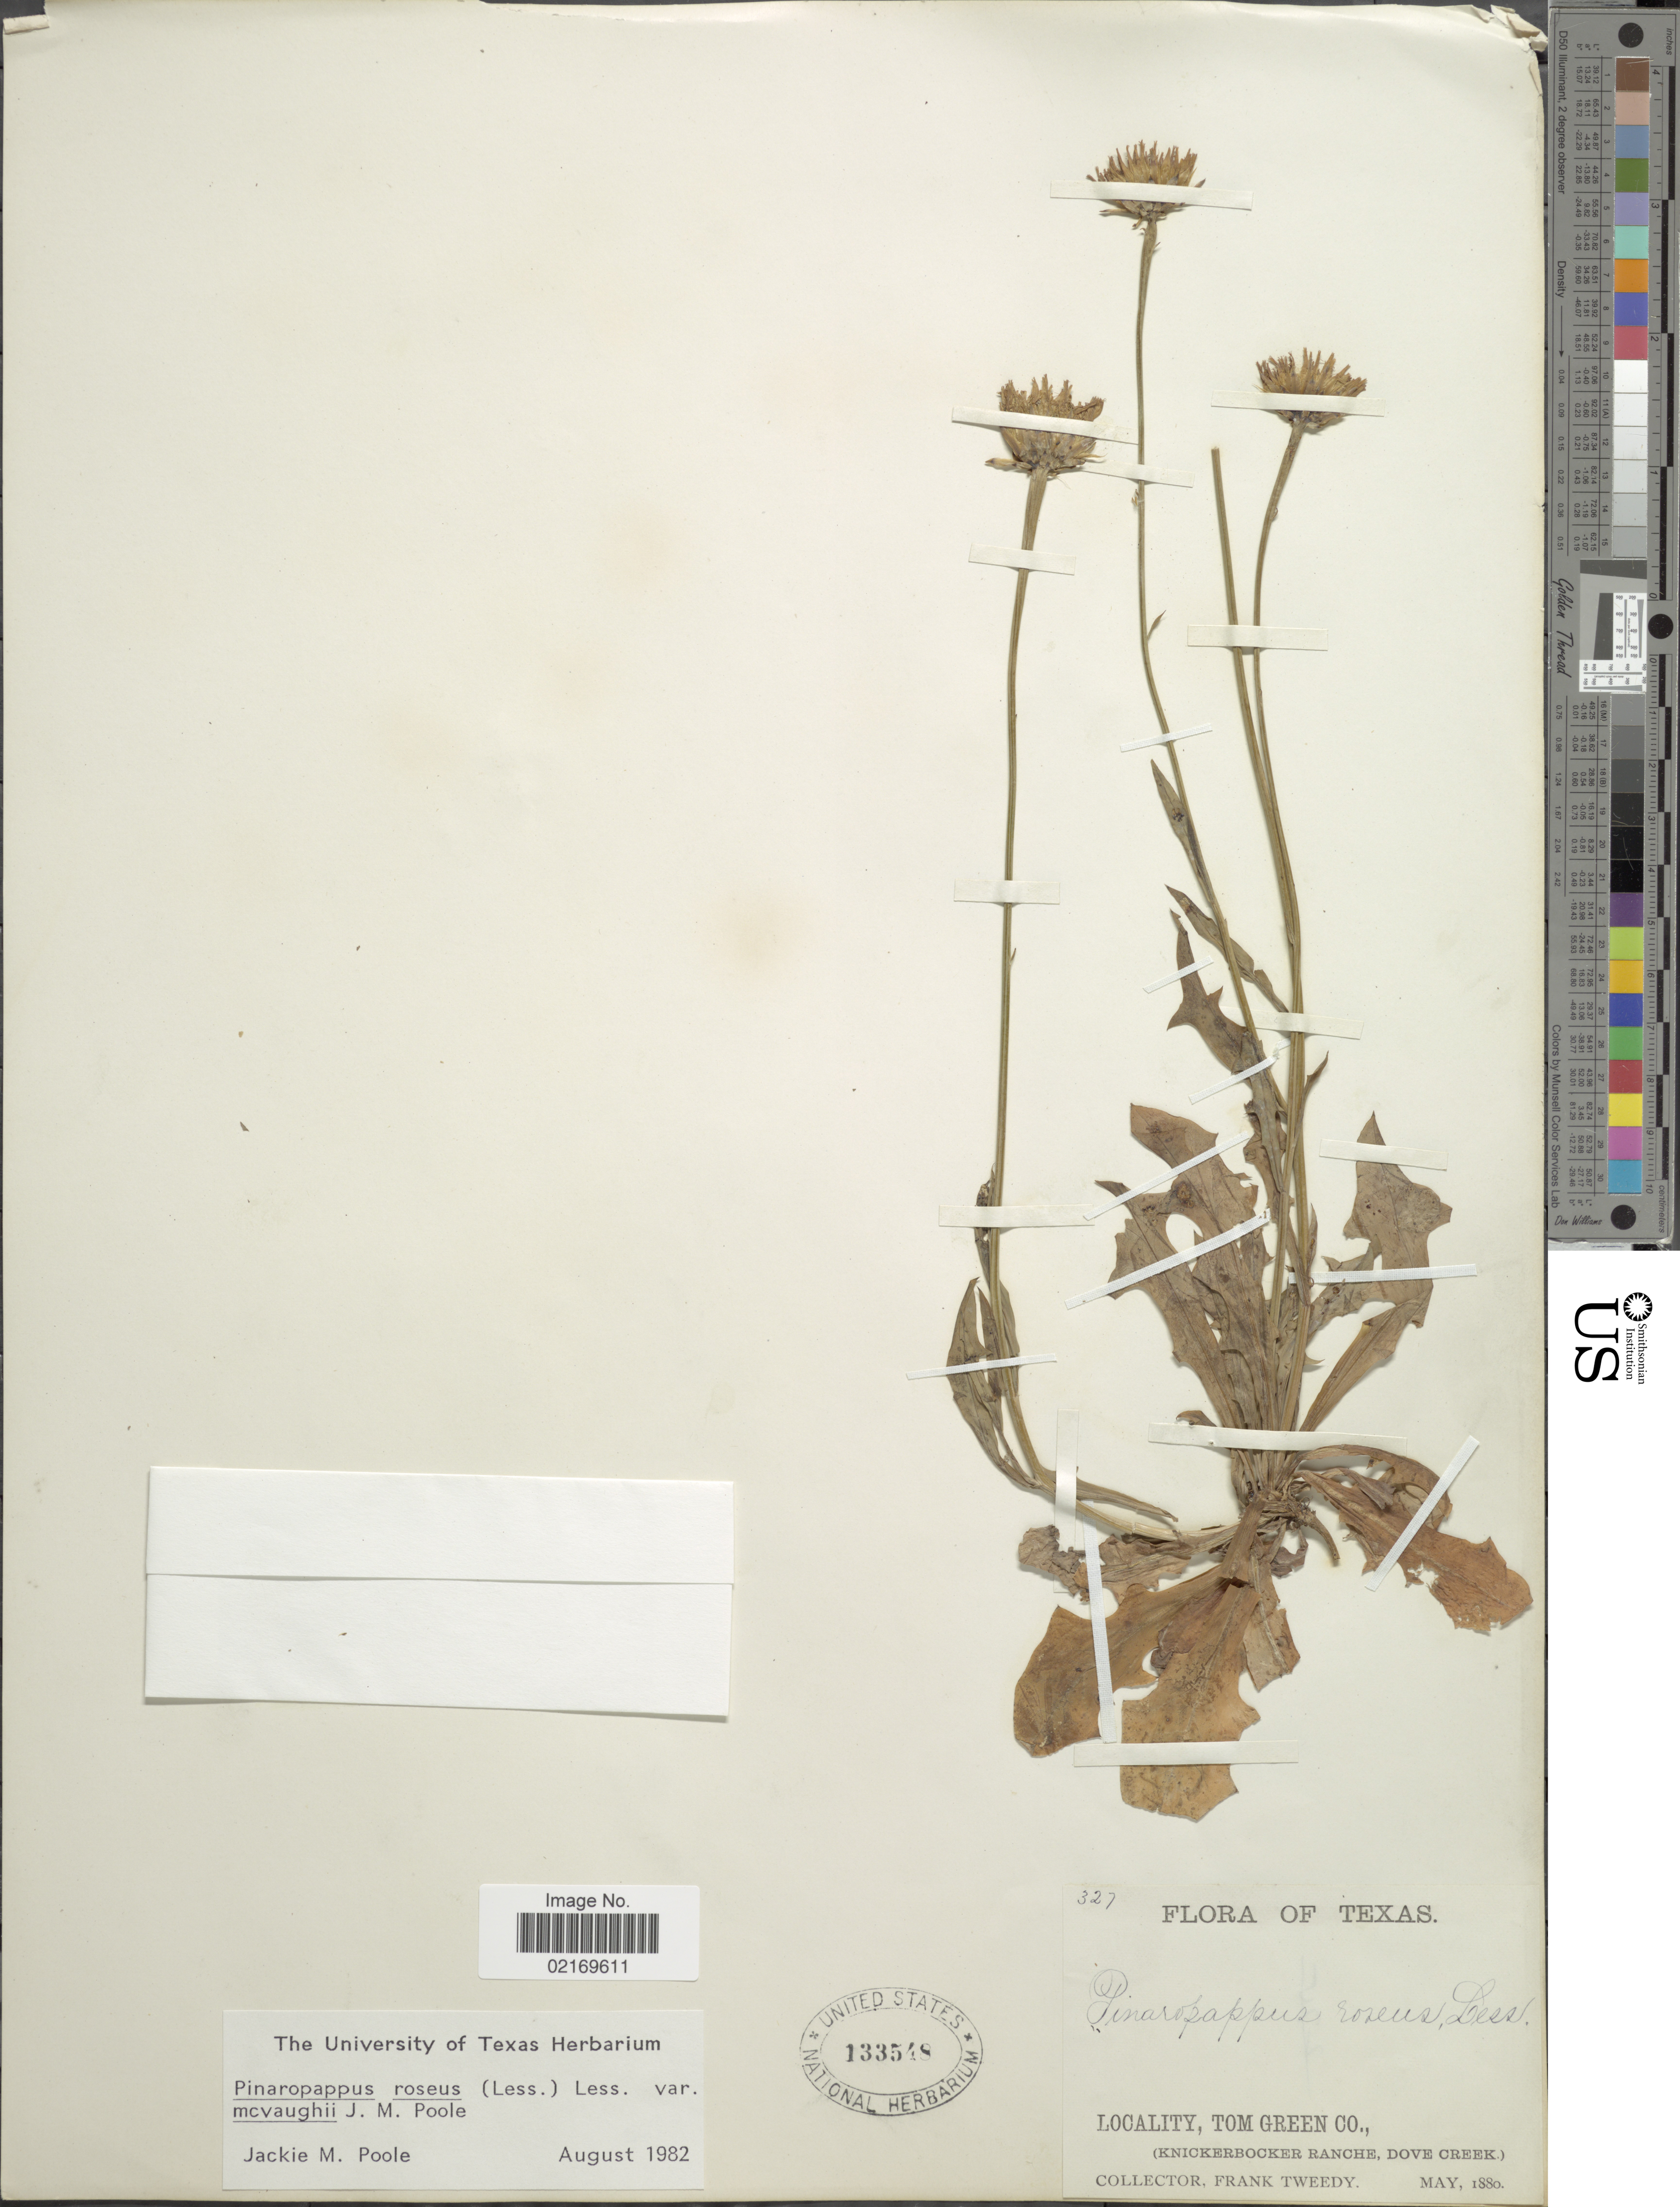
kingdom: Plantae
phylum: Tracheophyta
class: Magnoliopsida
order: Asterales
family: Asteraceae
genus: Pinaropappus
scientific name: Pinaropappus roseus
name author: Less.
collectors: F. Tweedy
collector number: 327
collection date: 1880-05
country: United States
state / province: Texas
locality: Tom Green Co. (Knickerbocker Ranche, Dove Creek)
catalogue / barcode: US 133548